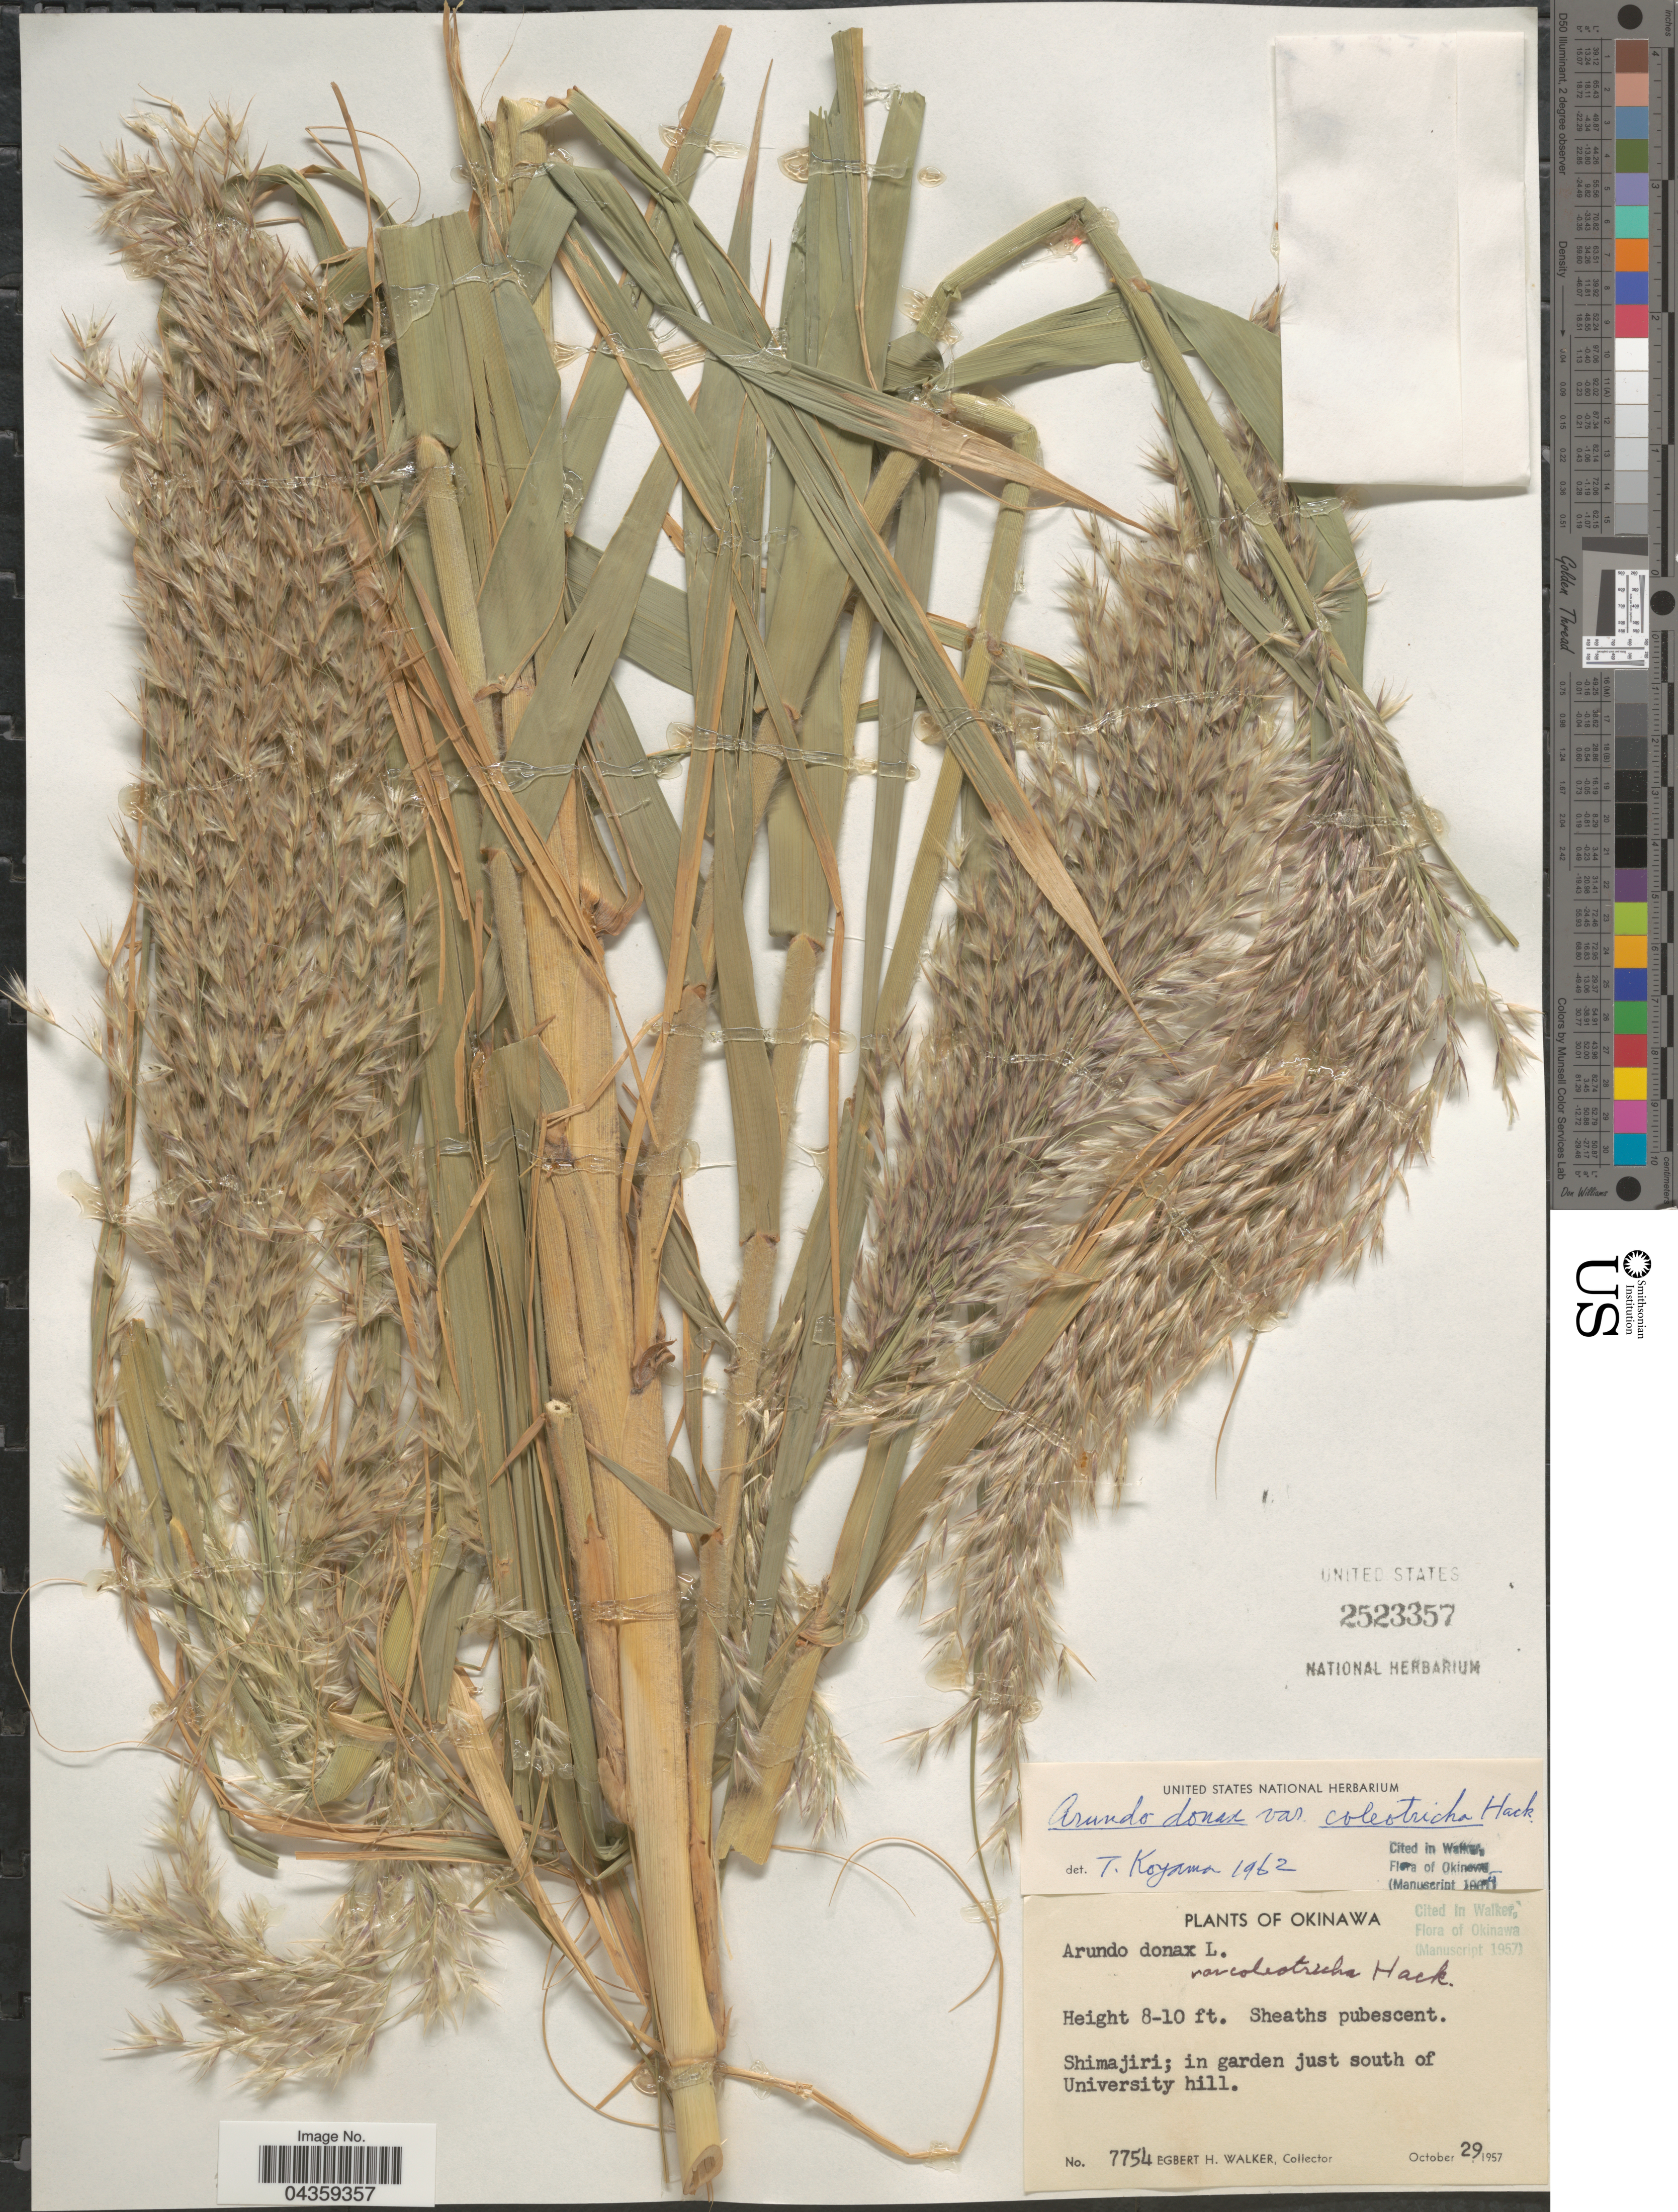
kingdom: Plantae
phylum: Tracheophyta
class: Liliopsida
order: Poales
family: Poaceae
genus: Arundo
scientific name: Arundo donax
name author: L.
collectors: E. H. Walker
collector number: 7754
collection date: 1957-10-29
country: Japan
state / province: Okinawa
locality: Shimajiri; in garden just south of University hill.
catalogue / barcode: US 2523357